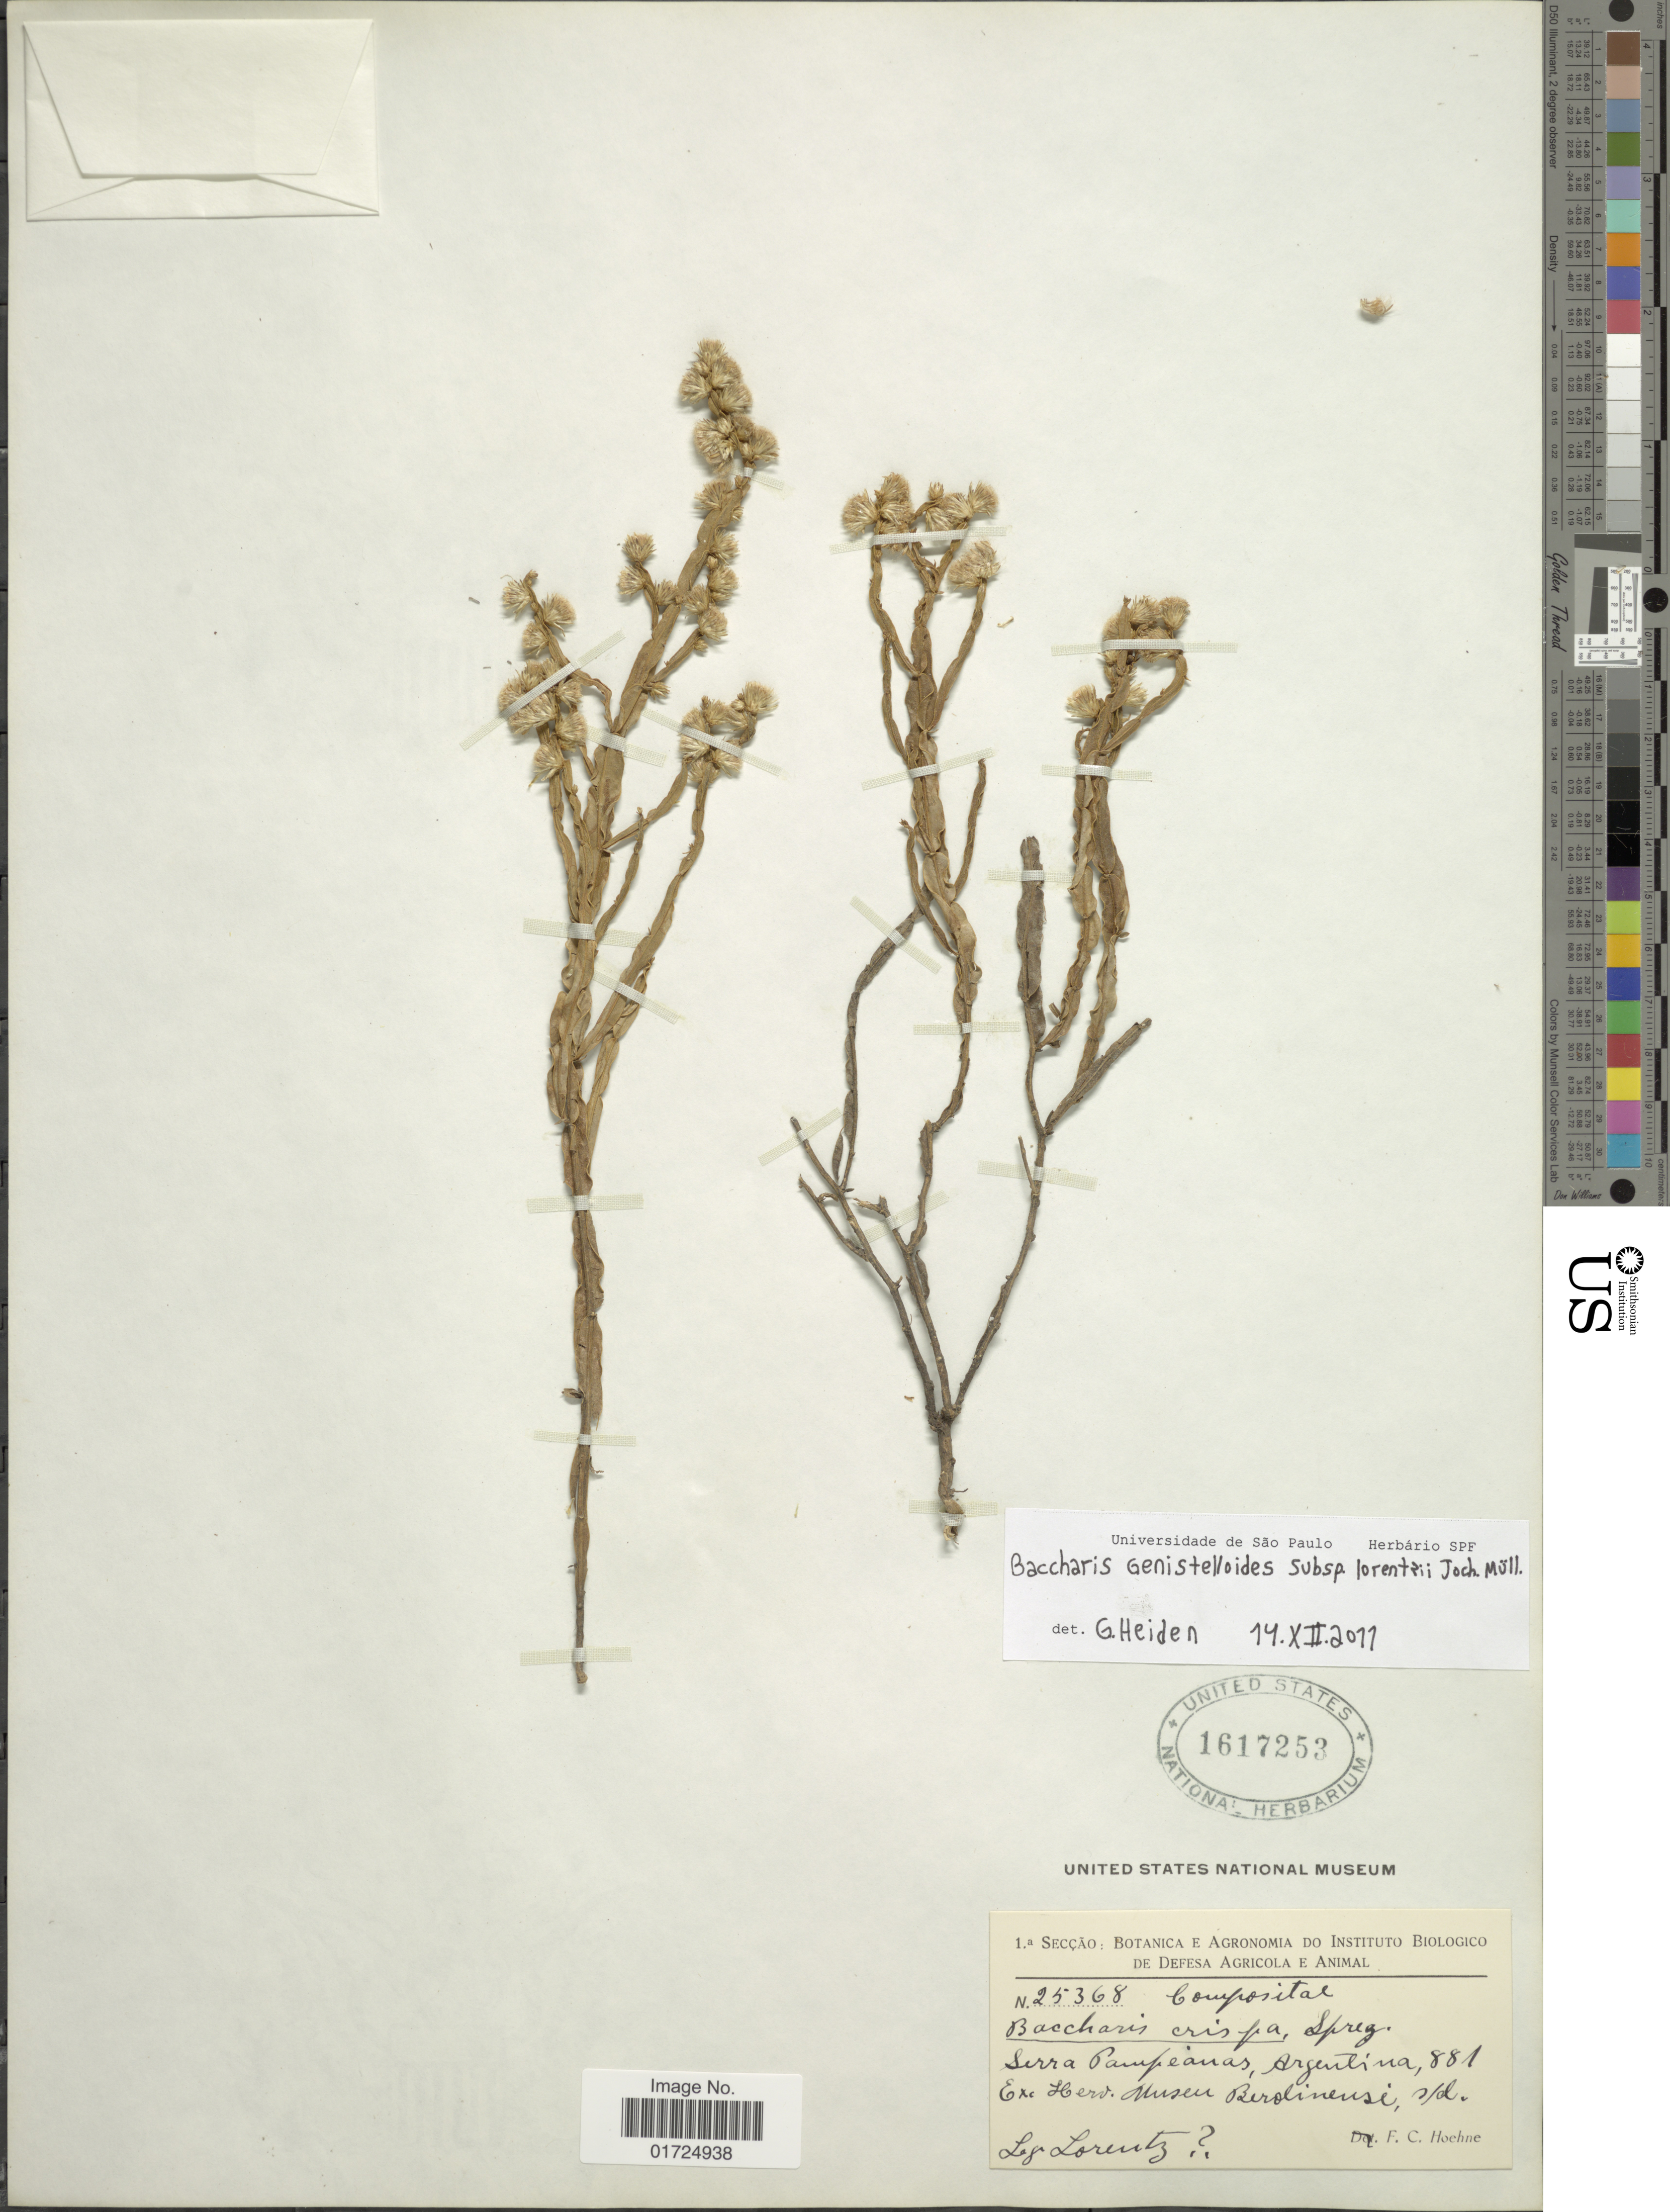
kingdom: Plantae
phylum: Tracheophyta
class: Magnoliopsida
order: Asterales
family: Asteraceae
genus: Baccharis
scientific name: Baccharis genistelloides subsp. lorentzii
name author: Joch. Müll.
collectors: -. Lorentz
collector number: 25368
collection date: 1881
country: Argentina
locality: Serra Pampeanas, Argentina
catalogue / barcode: US 1617253